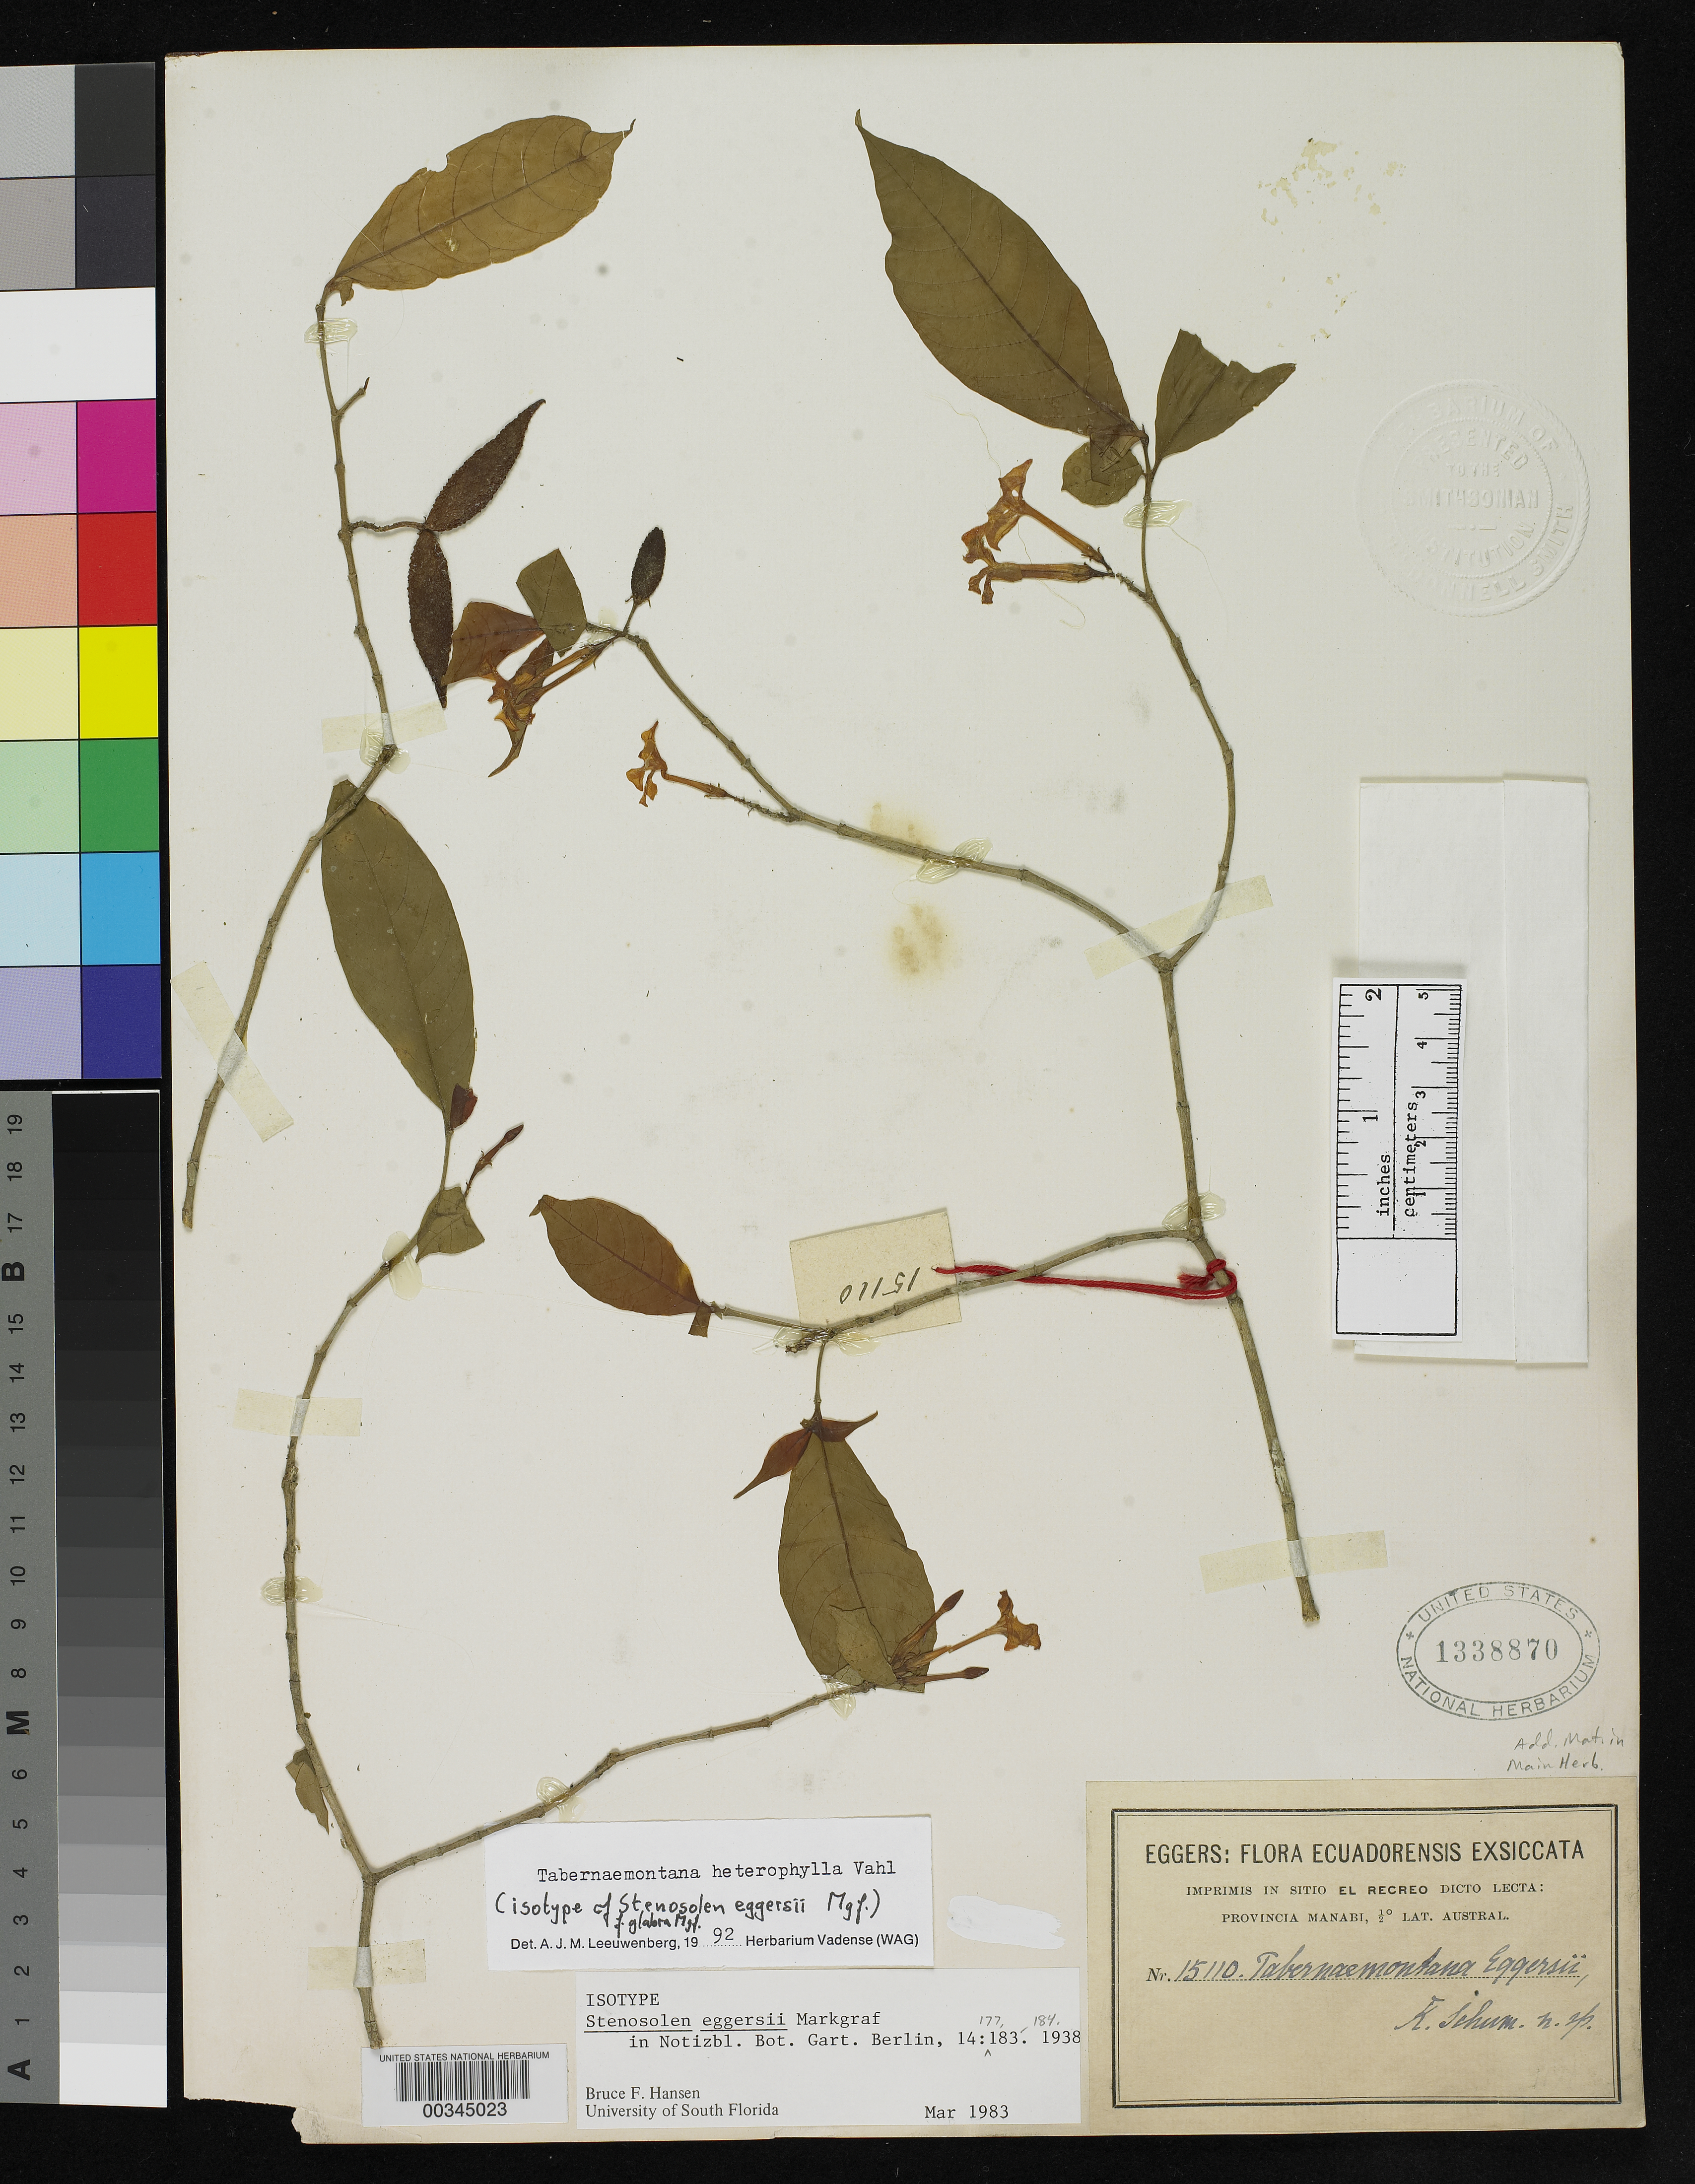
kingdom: Plantae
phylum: Tracheophyta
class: Magnoliopsida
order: Gentianales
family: Apocynaceae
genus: Stenosolen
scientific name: Stenosolen eggersii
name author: Markgr.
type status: Isotype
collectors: H. F. A. von Eggers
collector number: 15110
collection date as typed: Jan 1897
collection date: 1897-01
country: Ecuador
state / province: Manabí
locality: El Recreo.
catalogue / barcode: US 1338870